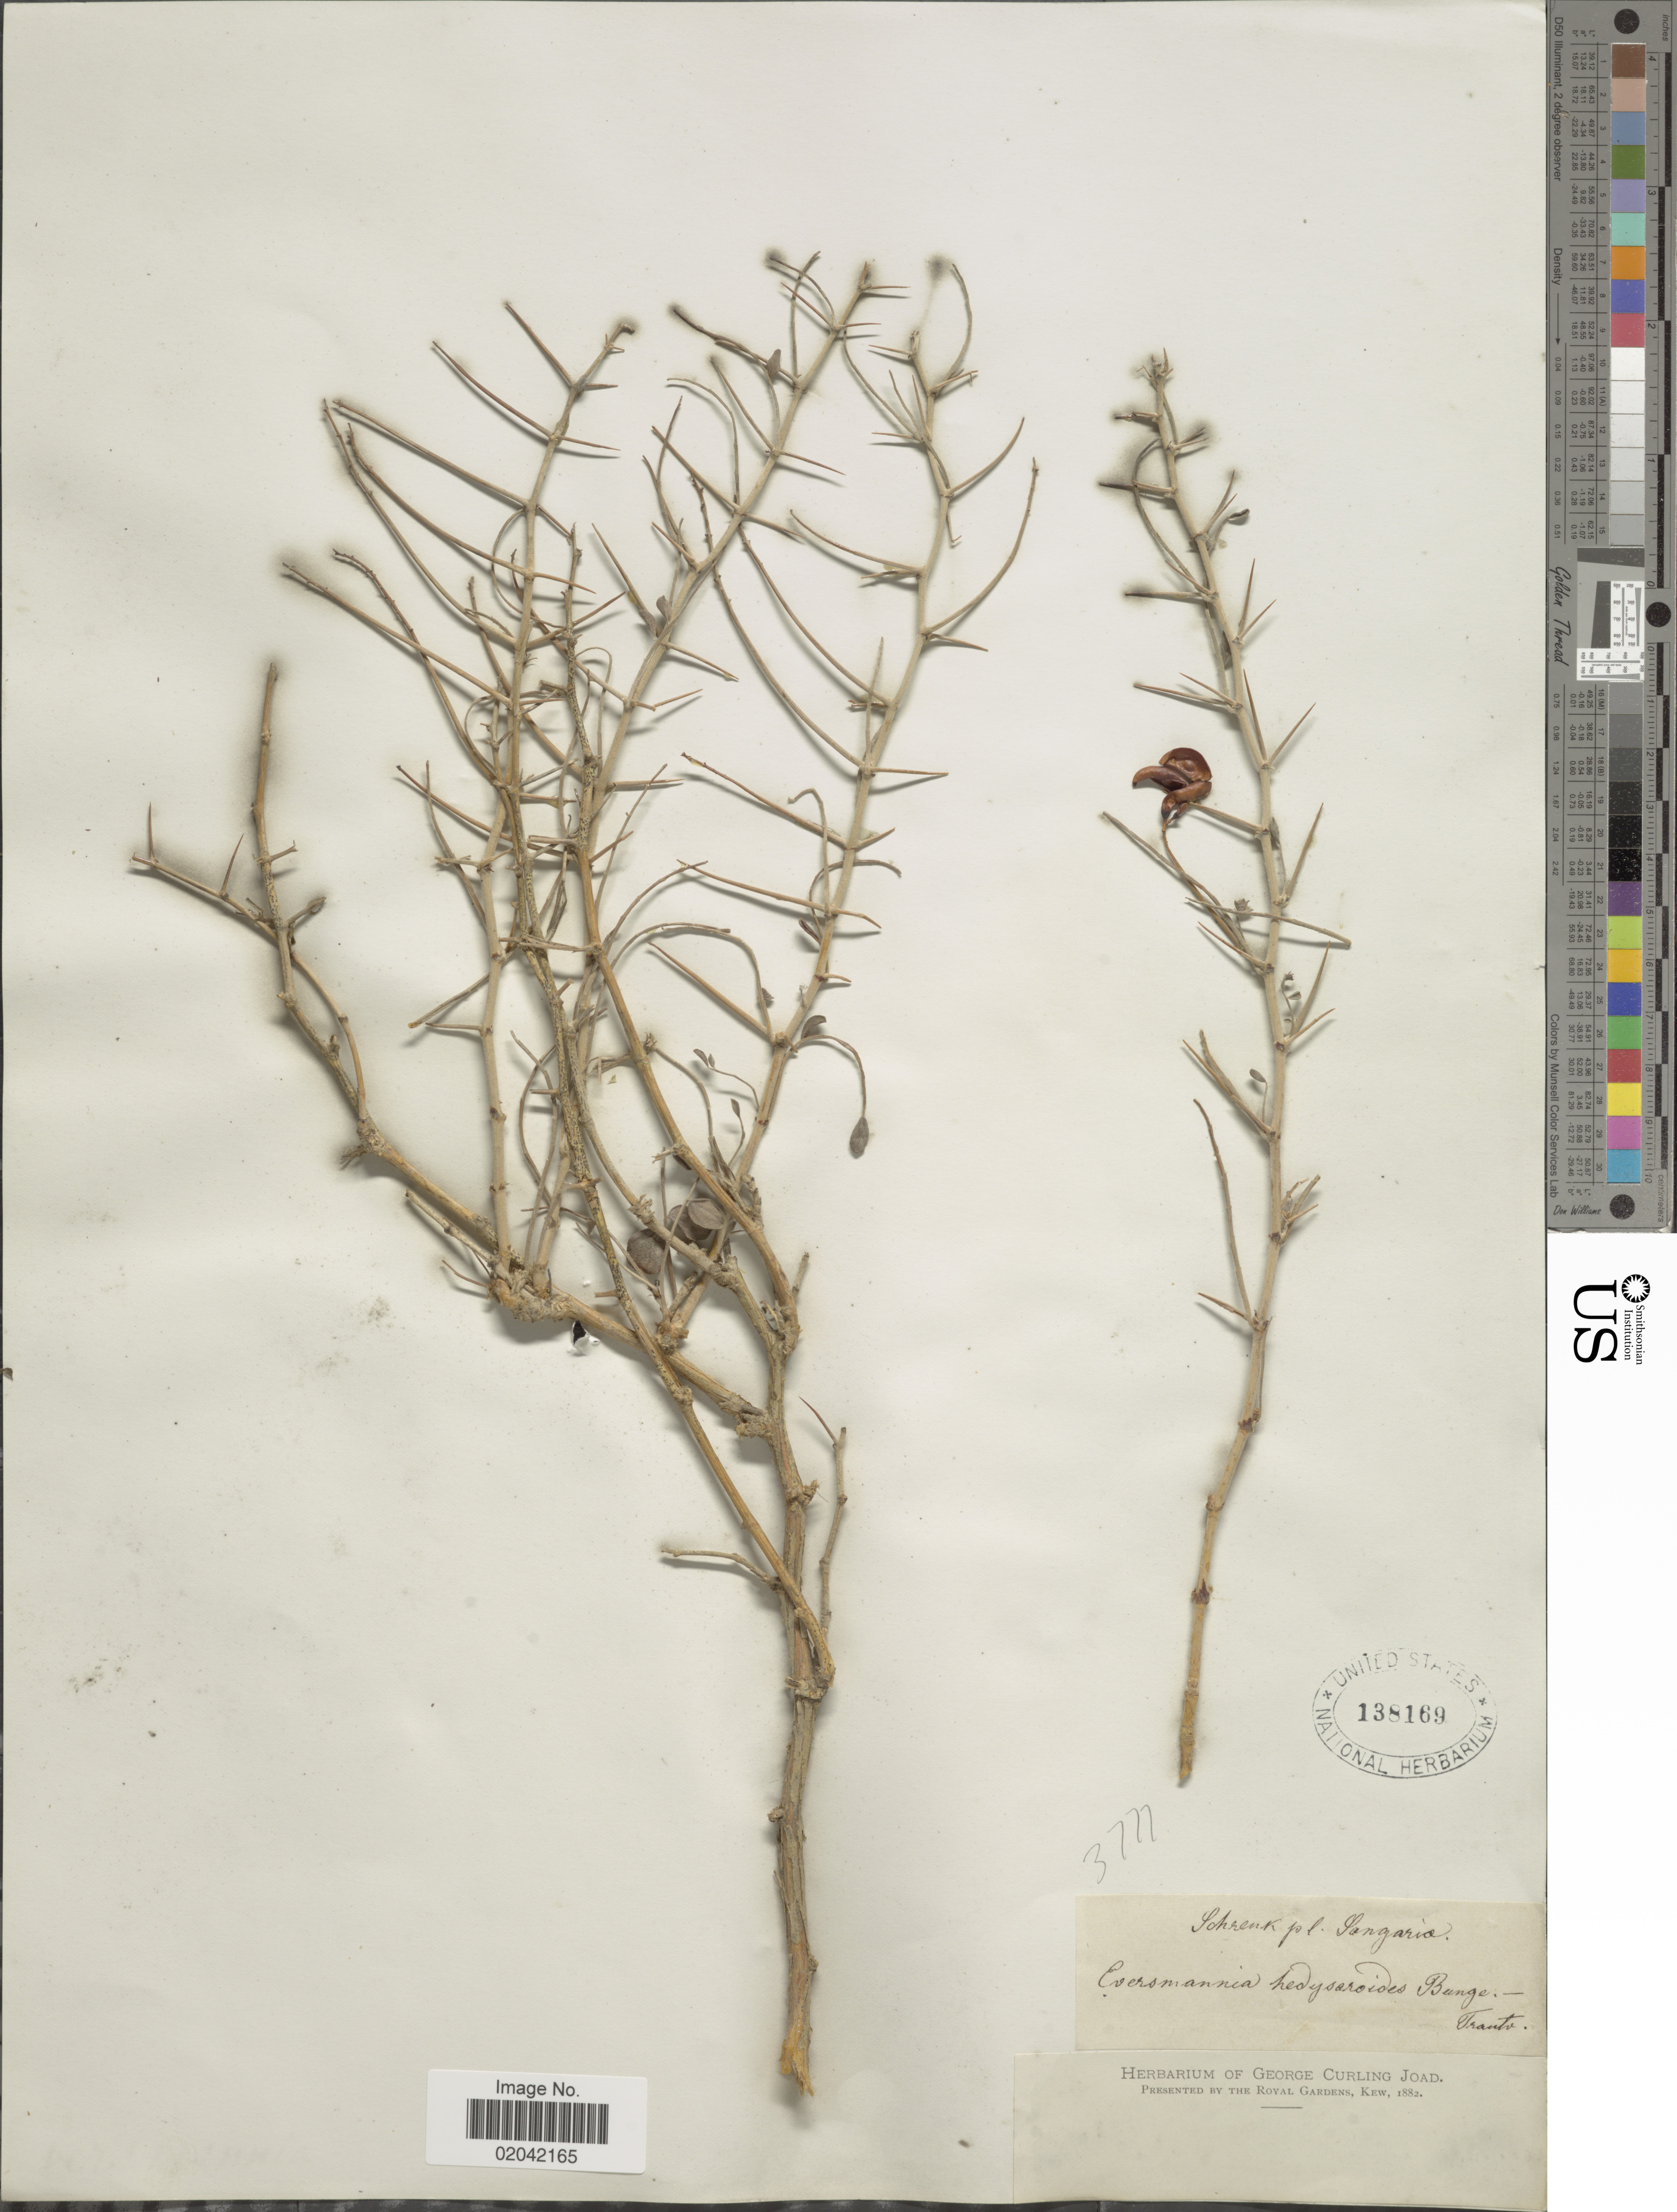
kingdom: Plantae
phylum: Tracheophyta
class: Magnoliopsida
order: Fabales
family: Fabaceae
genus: Eversmannia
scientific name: Eversmannia hedysaroides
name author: Bunge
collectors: A.G. Schrenk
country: Kazakhstan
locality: Songarei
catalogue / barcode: US 138169